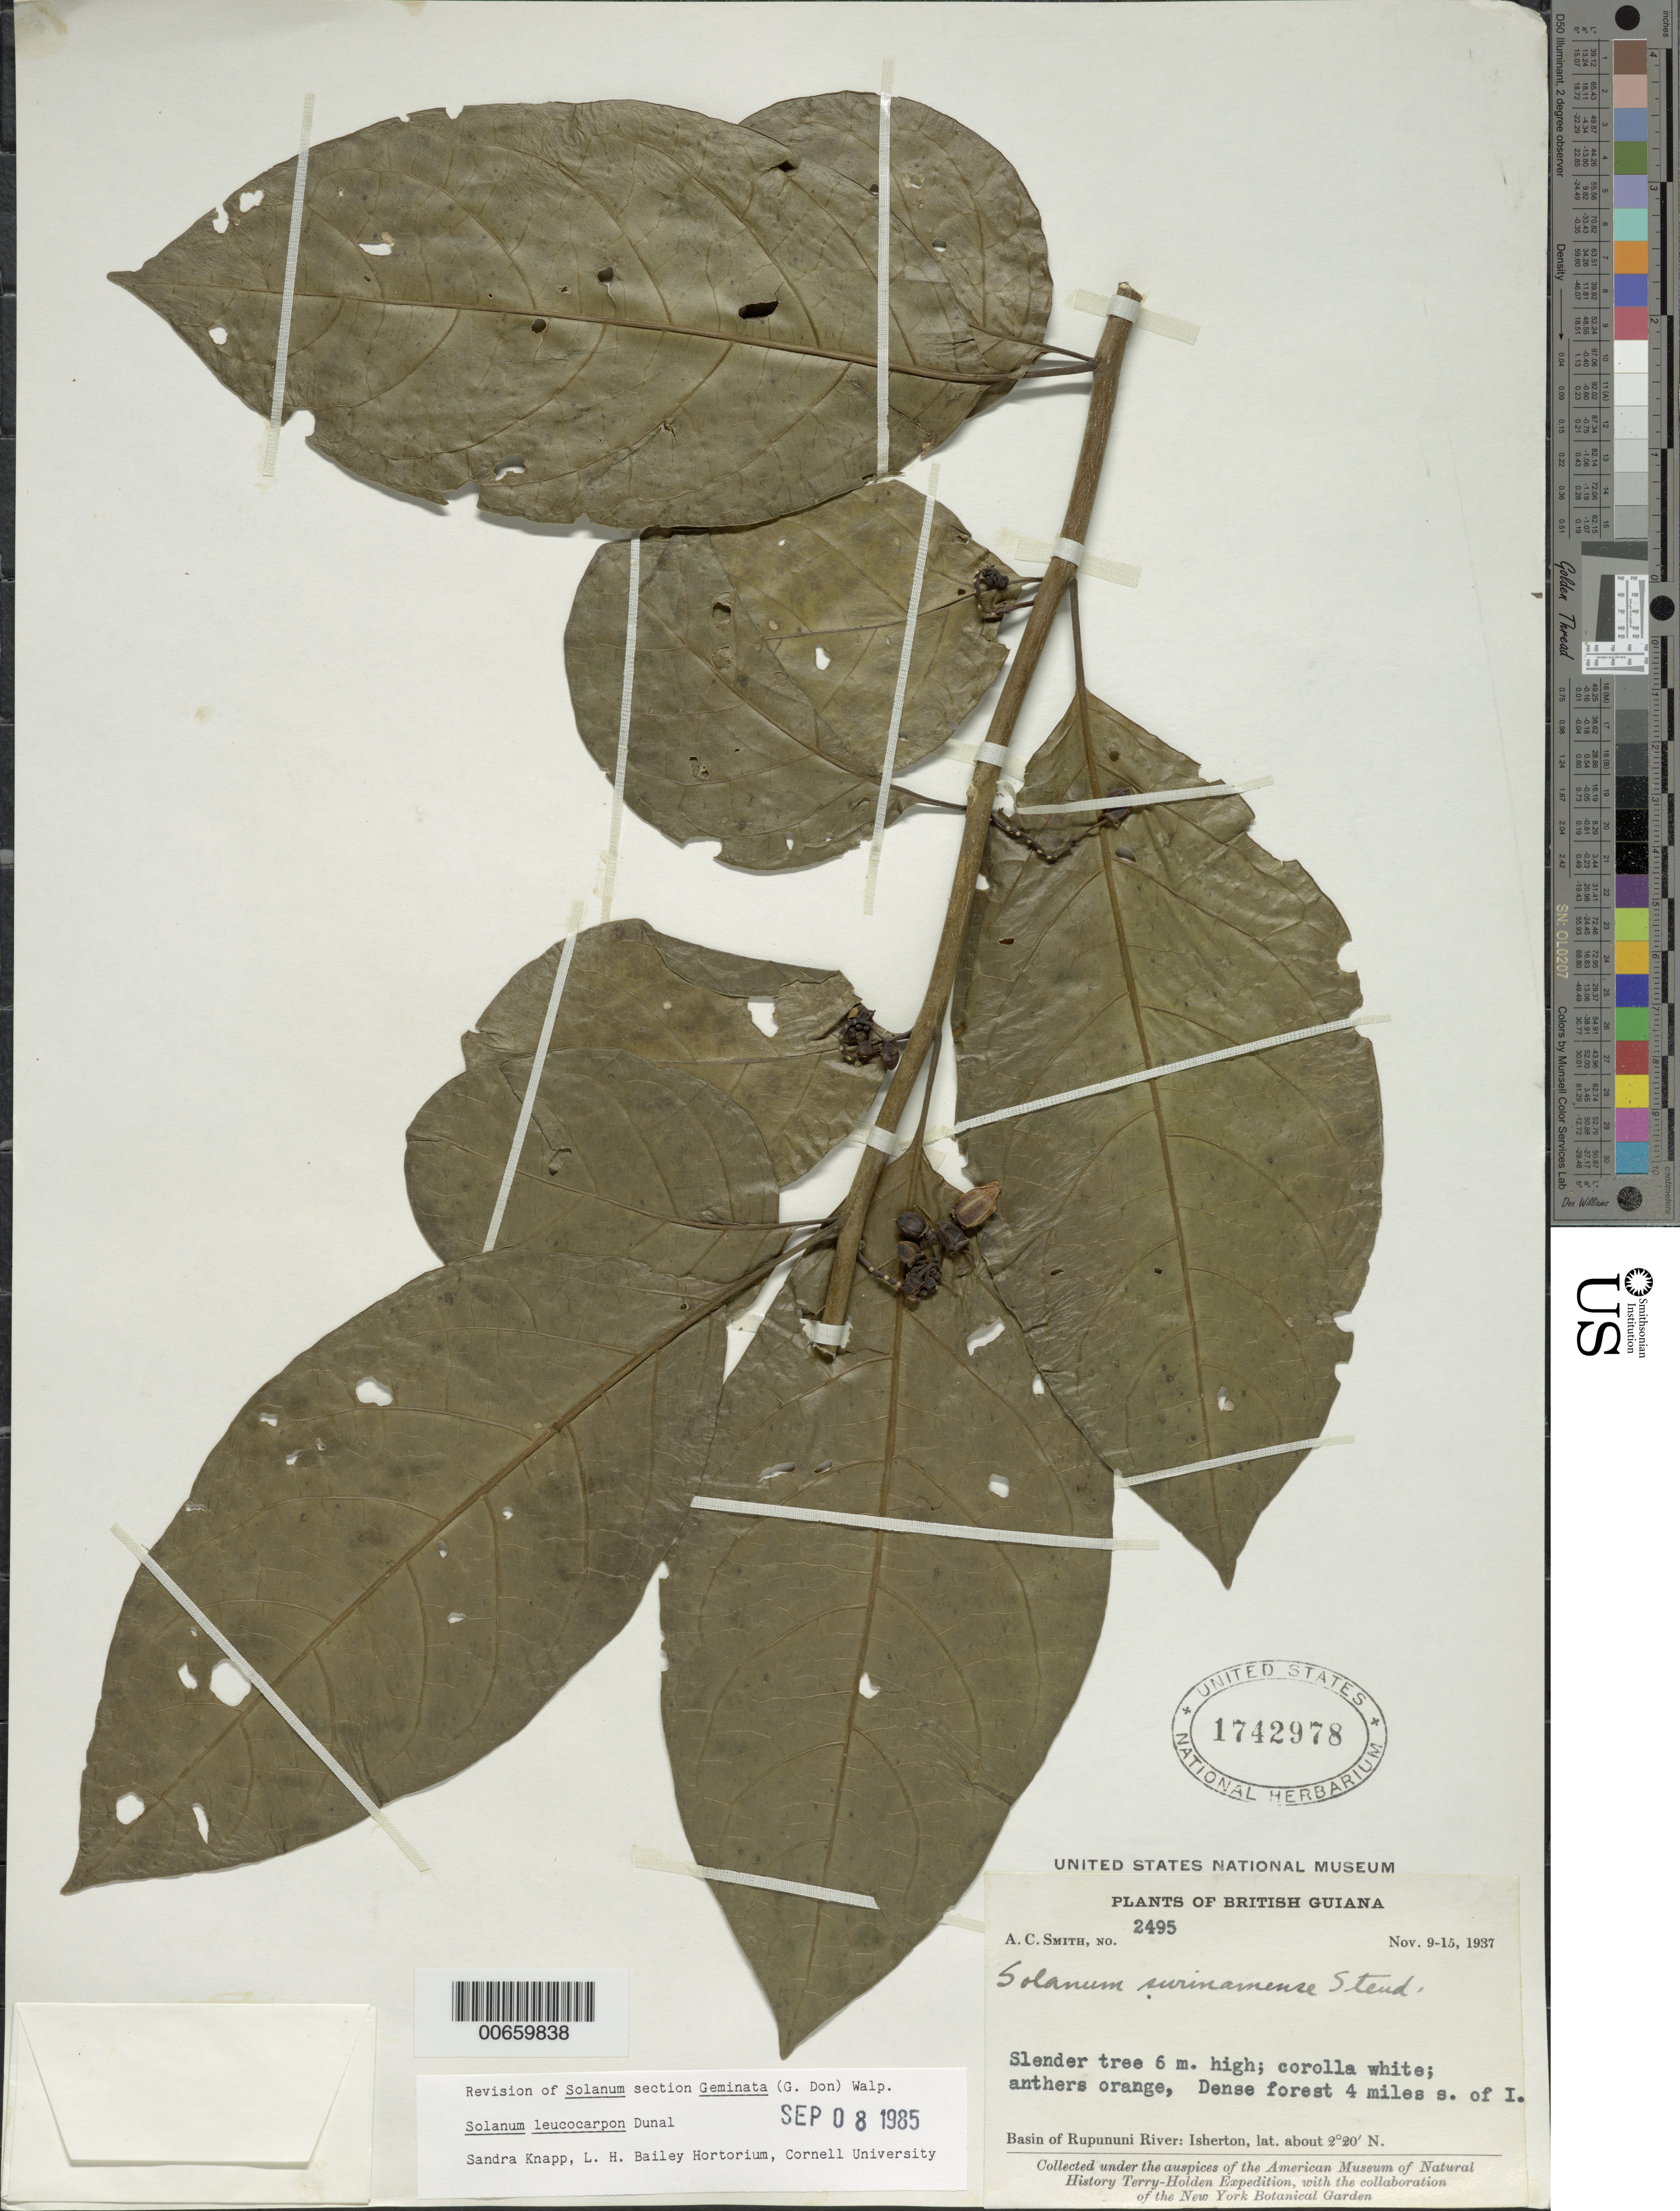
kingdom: Plantae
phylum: Tracheophyta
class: Magnoliopsida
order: Solanales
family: Solanaceae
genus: Solanum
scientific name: Solanum leucocarpon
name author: Dunal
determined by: Knapp, S. D.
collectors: A. C. Smith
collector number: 2495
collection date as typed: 11 Nov 1937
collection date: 1937-11-11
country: Guyana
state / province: U. Takutu-U. Essequibo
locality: Isherton, 4 mi. S of, basin of Rupununi R.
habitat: Dense forest.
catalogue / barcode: US 1742978